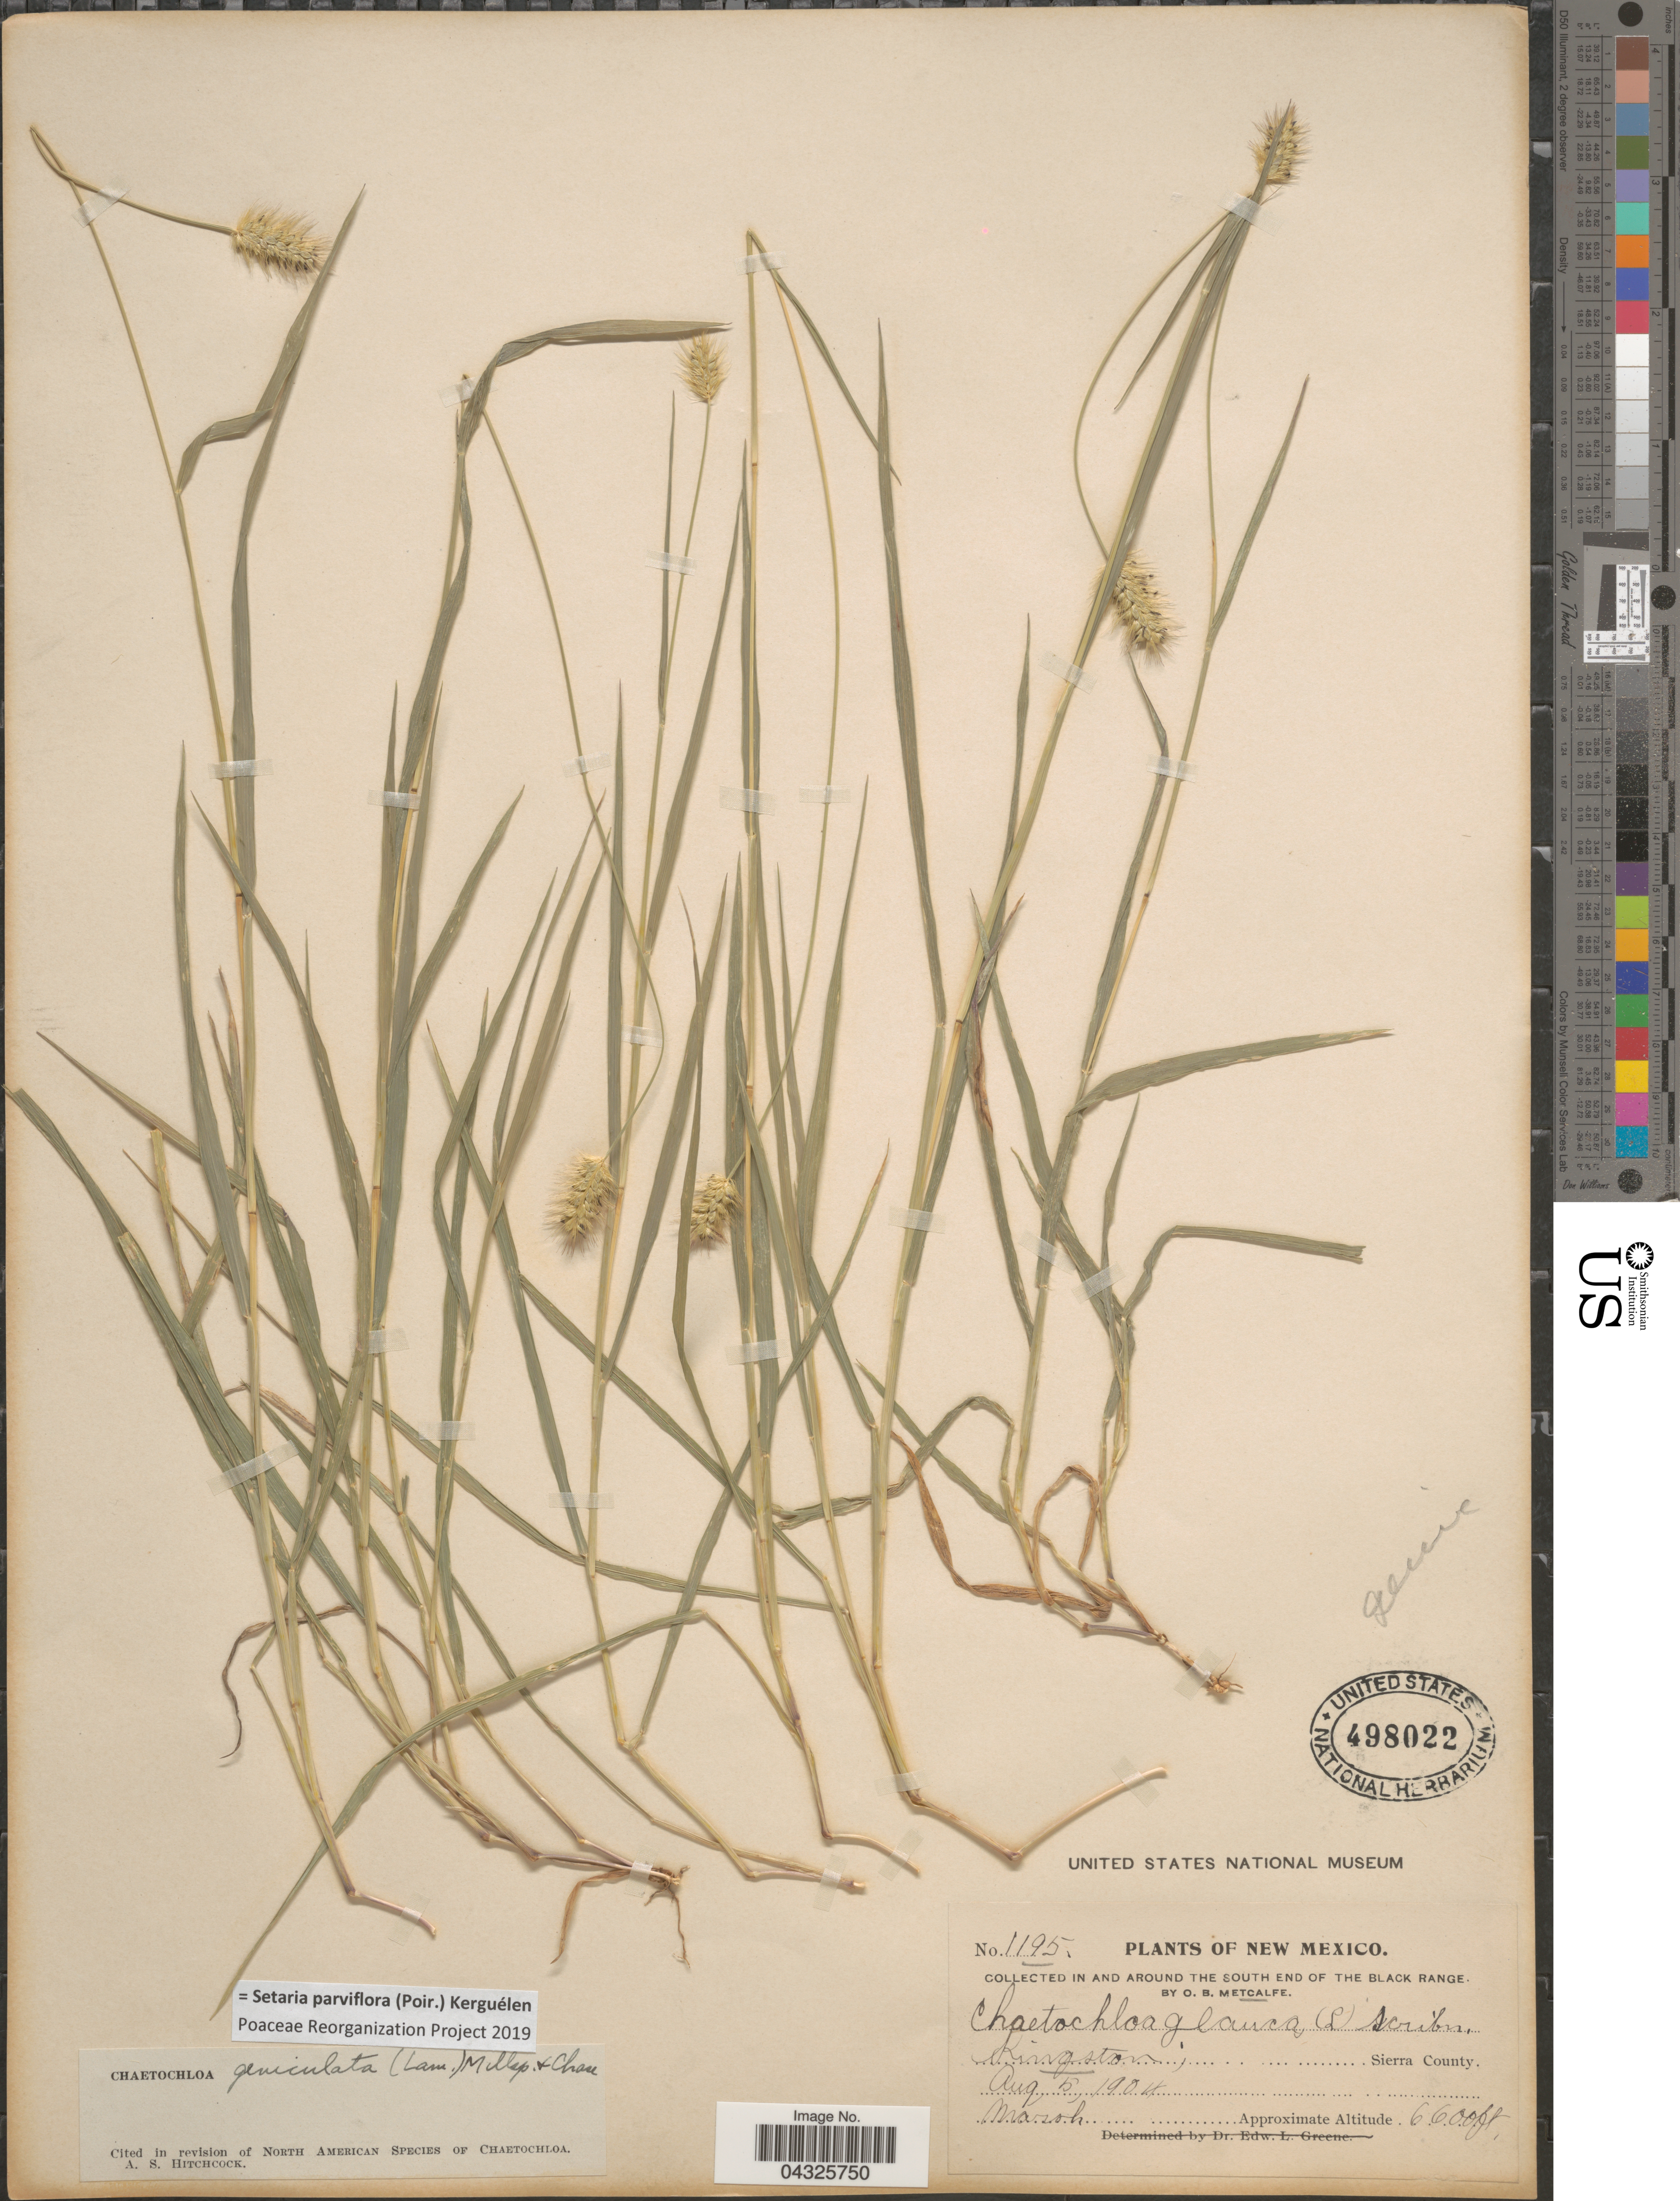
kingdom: Plantae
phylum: Tracheophyta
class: Liliopsida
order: Poales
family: Poaceae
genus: Setaria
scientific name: Setaria parviflora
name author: (Poir.) Kerguélen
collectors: O. B. Metcalfe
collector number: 1195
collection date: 1904-08-05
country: United States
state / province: New Mexico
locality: In and around the south end of the Black Range. Kingston, Sierra County. Maroh.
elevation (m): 2012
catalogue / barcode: US 498022